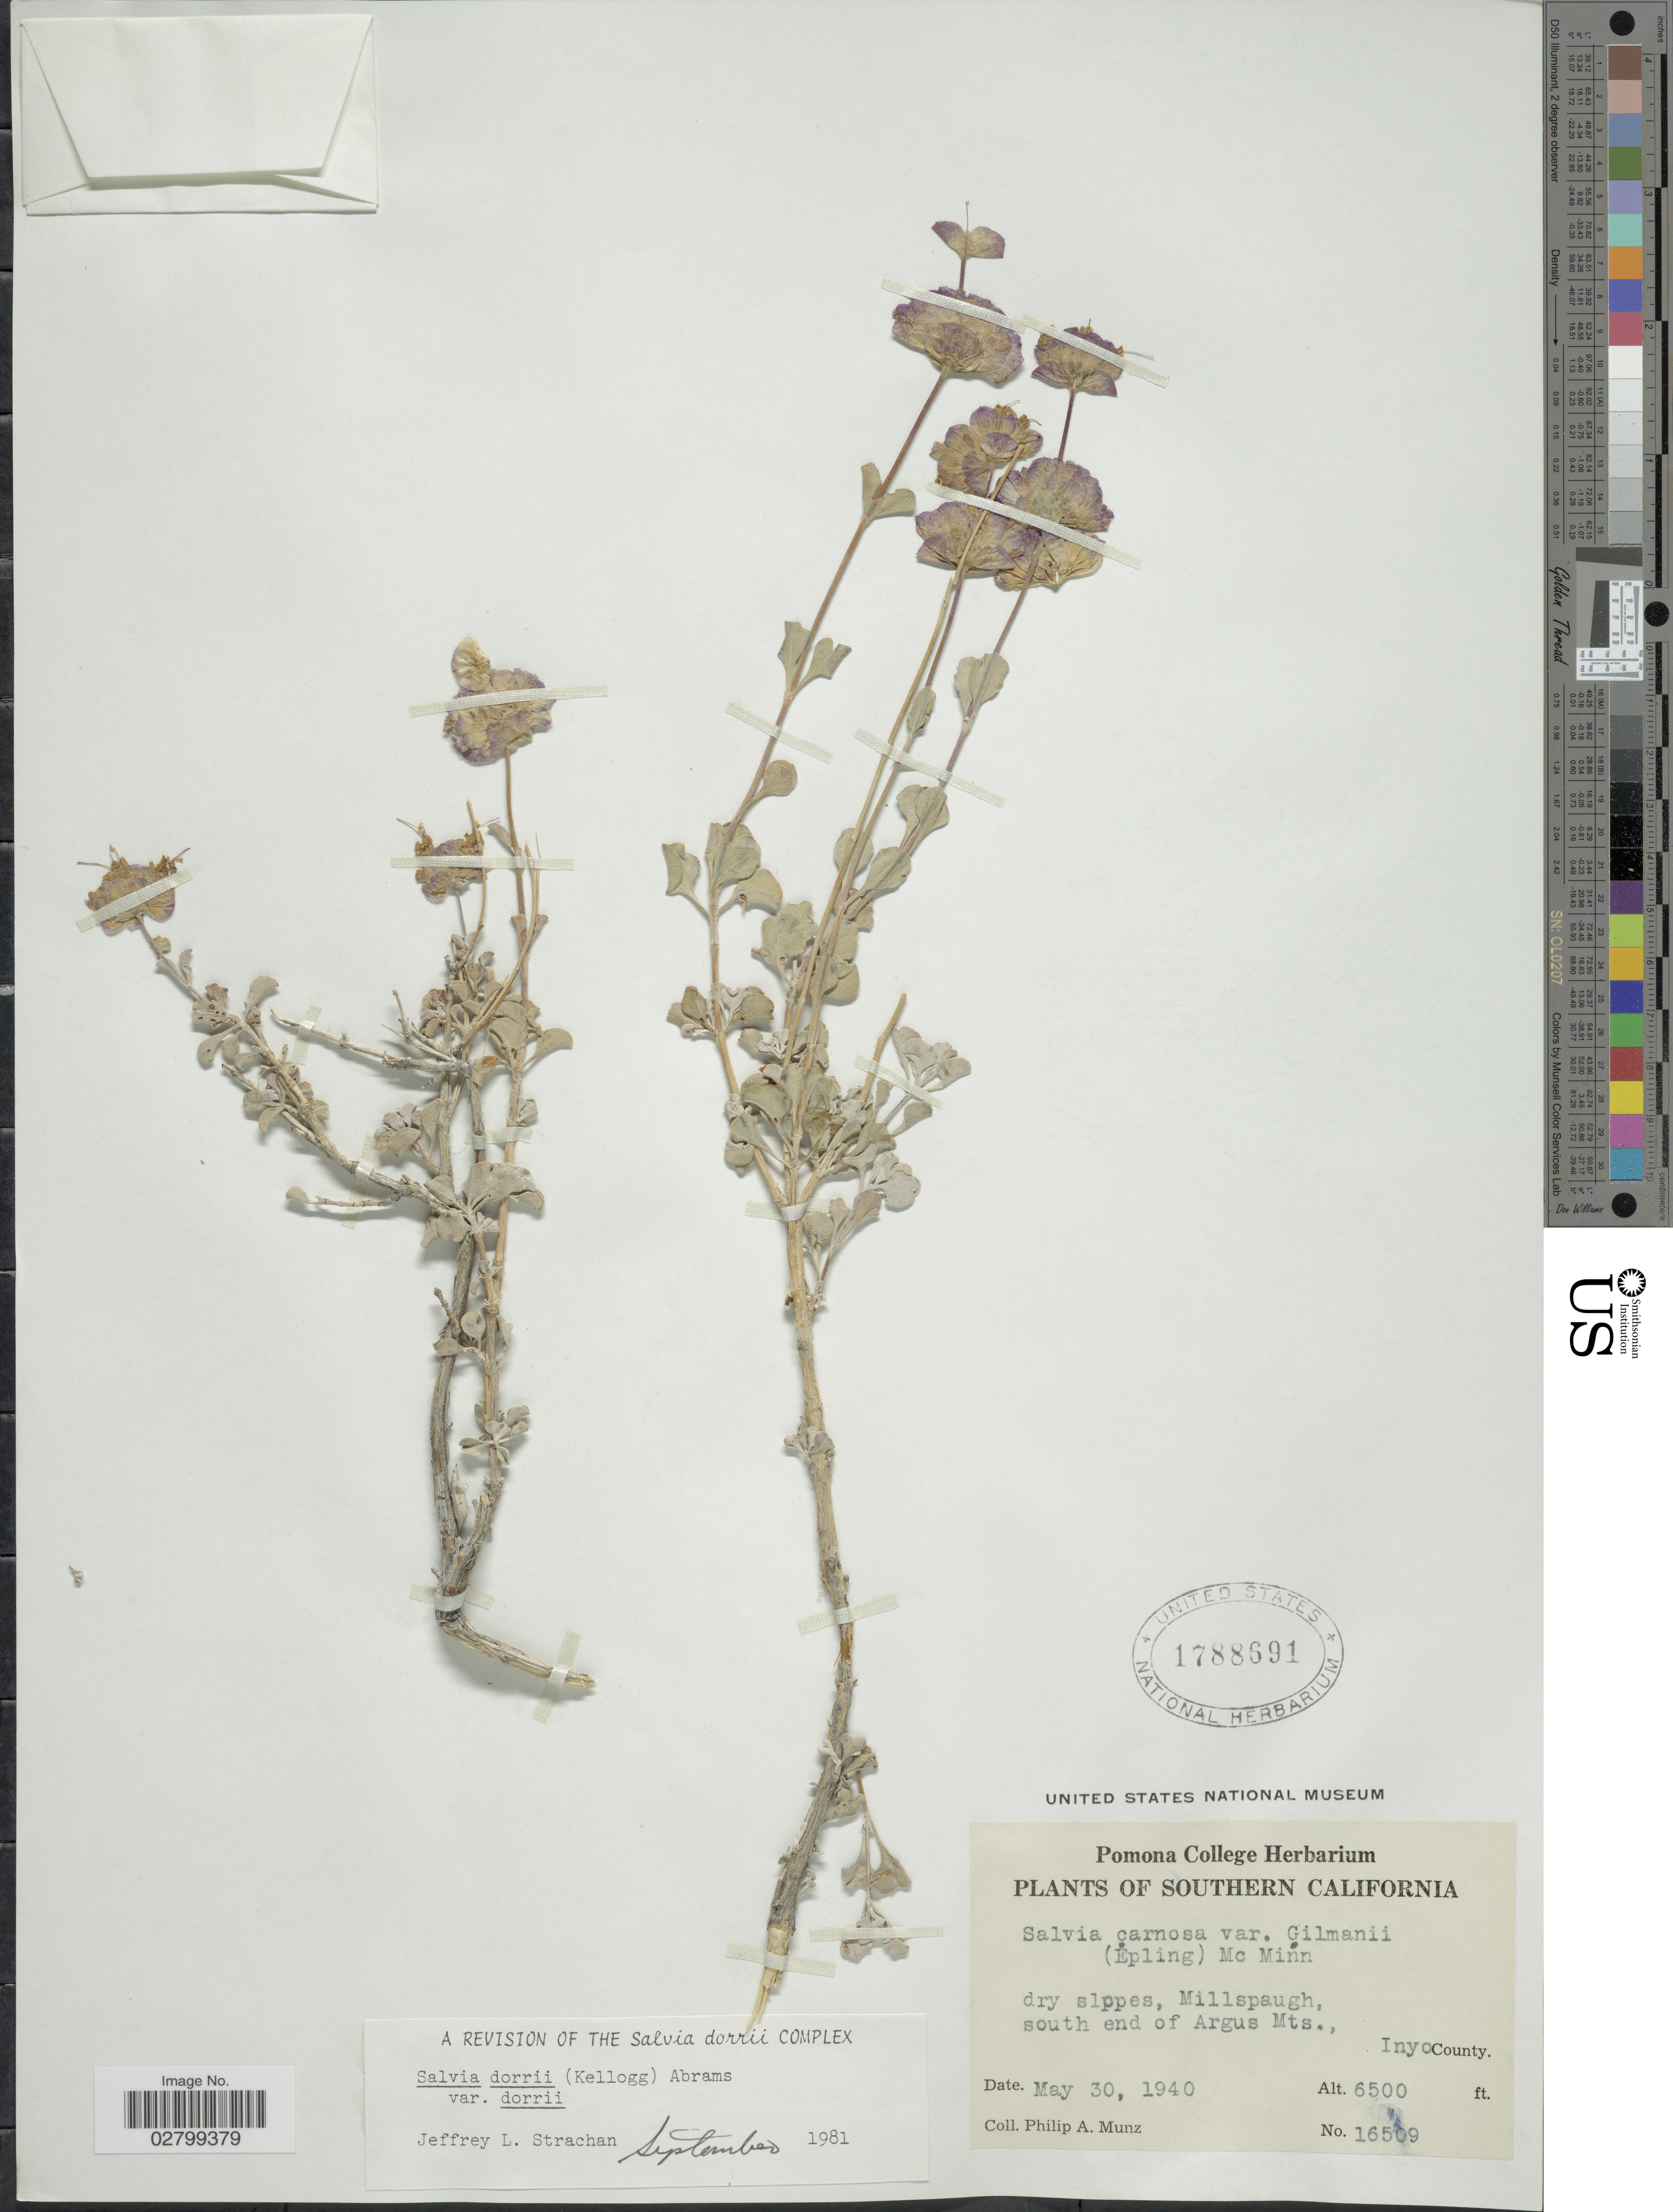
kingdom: Plantae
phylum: Tracheophyta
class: Magnoliopsida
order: Lamiales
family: Lamiaceae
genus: Salvia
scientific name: Salvia dorrii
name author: (Kellogg) Abrams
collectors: P. A. Munz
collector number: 16509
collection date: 1940-05-30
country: United States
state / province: California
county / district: Inyo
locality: Southern California, dry slopes, Millspaugh, south end of Argus Mts., Inyo County.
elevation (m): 1981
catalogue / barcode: US 1788691